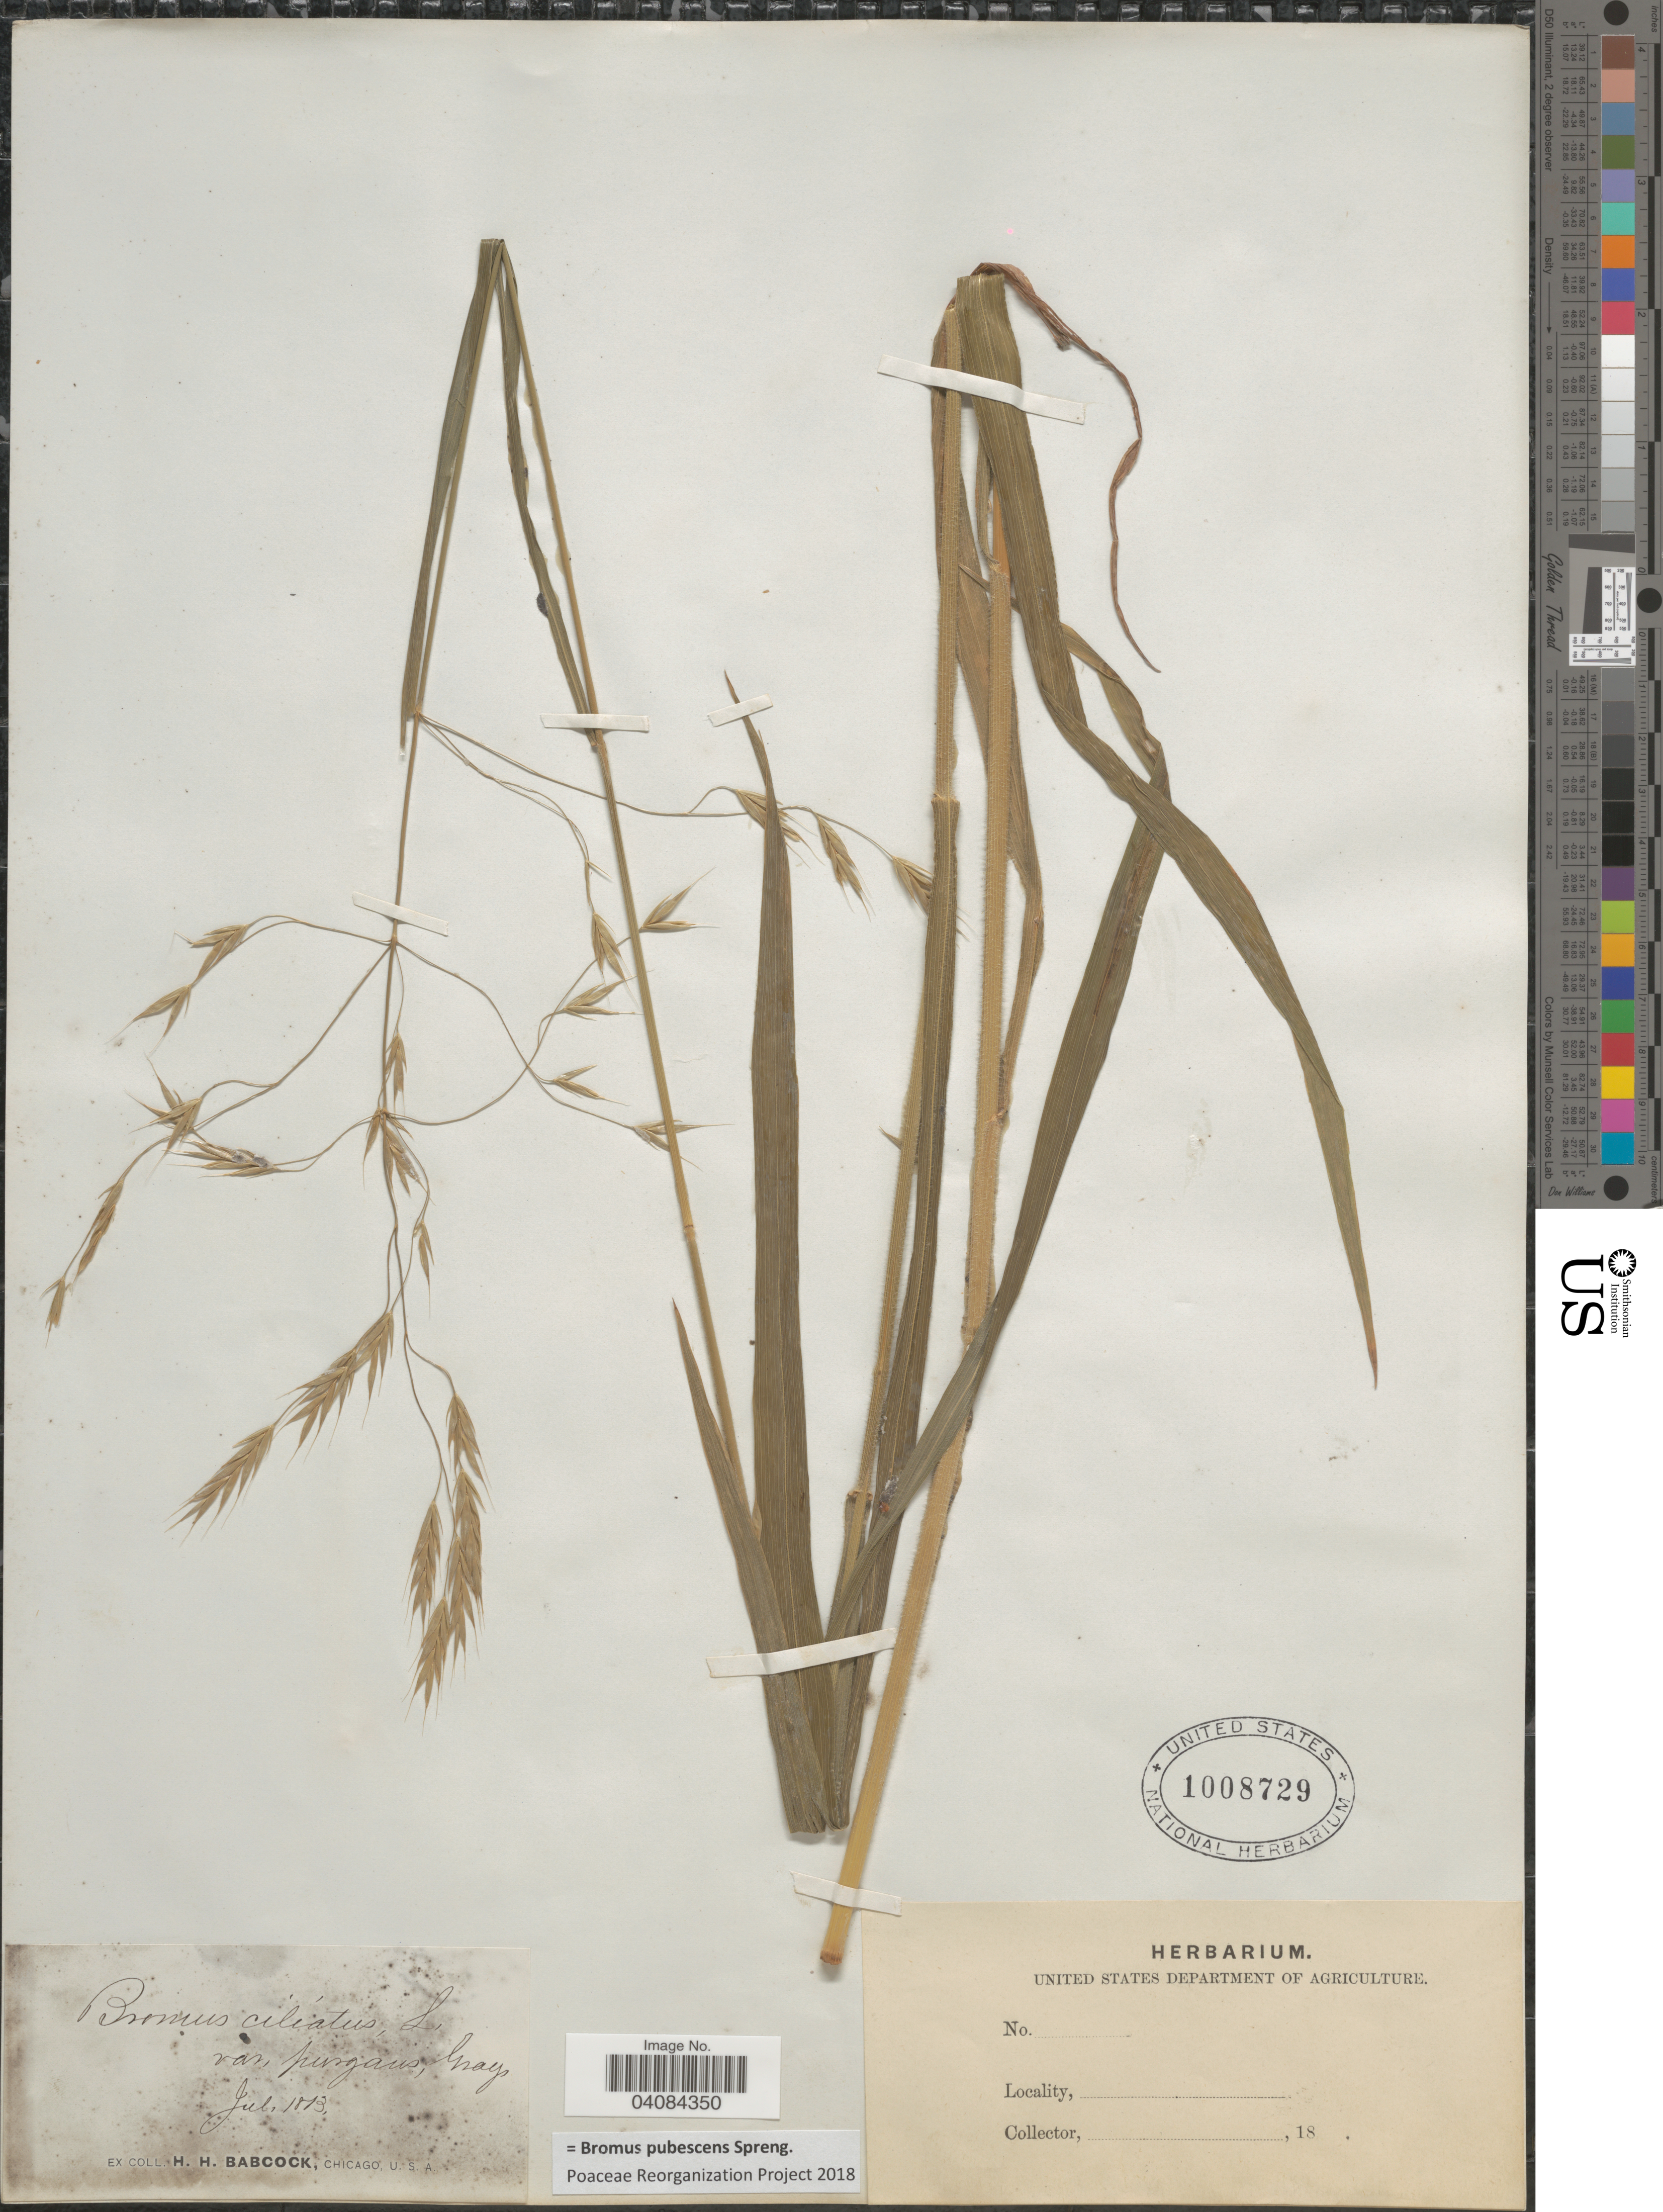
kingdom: Plantae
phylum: Tracheophyta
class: Liliopsida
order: Poales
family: Poaceae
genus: Bromus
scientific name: Bromus pubescens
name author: Muhl. ex Willd.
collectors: H. Babcock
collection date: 1813-07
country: United States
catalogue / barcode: US 1008729